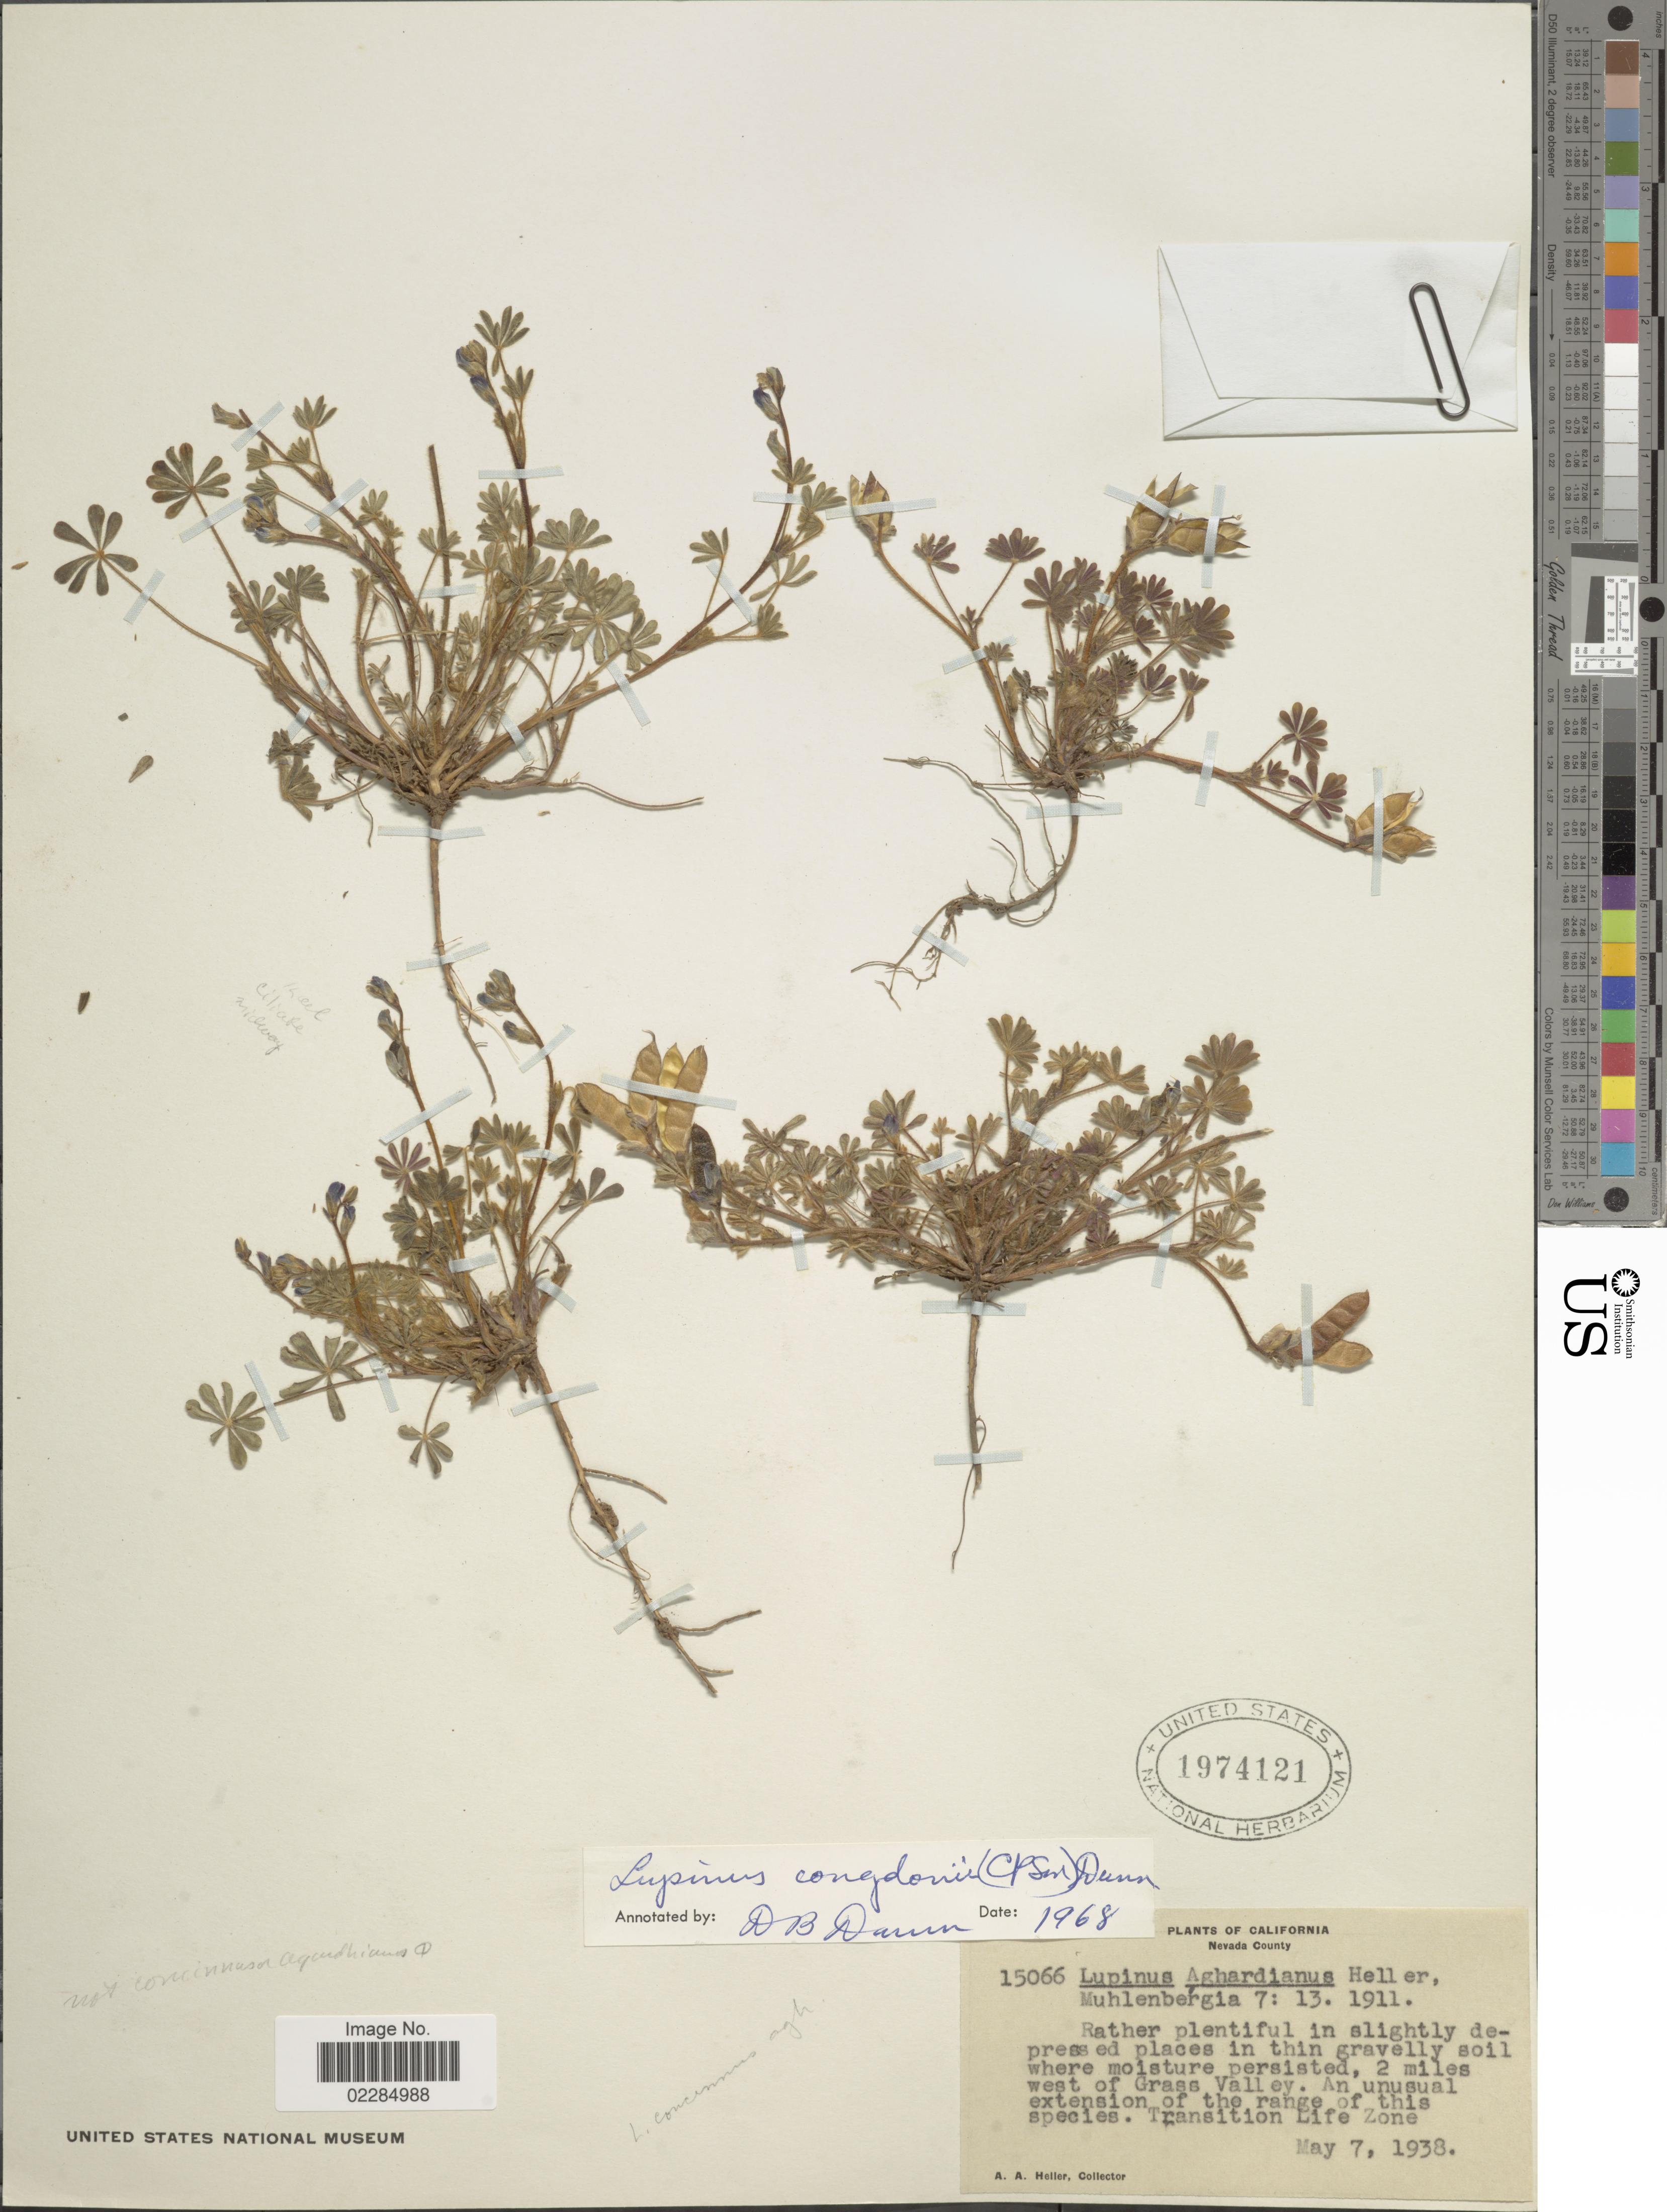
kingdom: Plantae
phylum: Tracheophyta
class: Magnoliopsida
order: Fabales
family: Fabaceae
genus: Lupinus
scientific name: Lupinus congdonii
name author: (C.P. Sm.) D.B. Dunn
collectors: A. A. Heller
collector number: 15066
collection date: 1938-05-07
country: United States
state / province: California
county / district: Nevada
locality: Nevada County. 2 miles west of Grass Valley.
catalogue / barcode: US 1974121